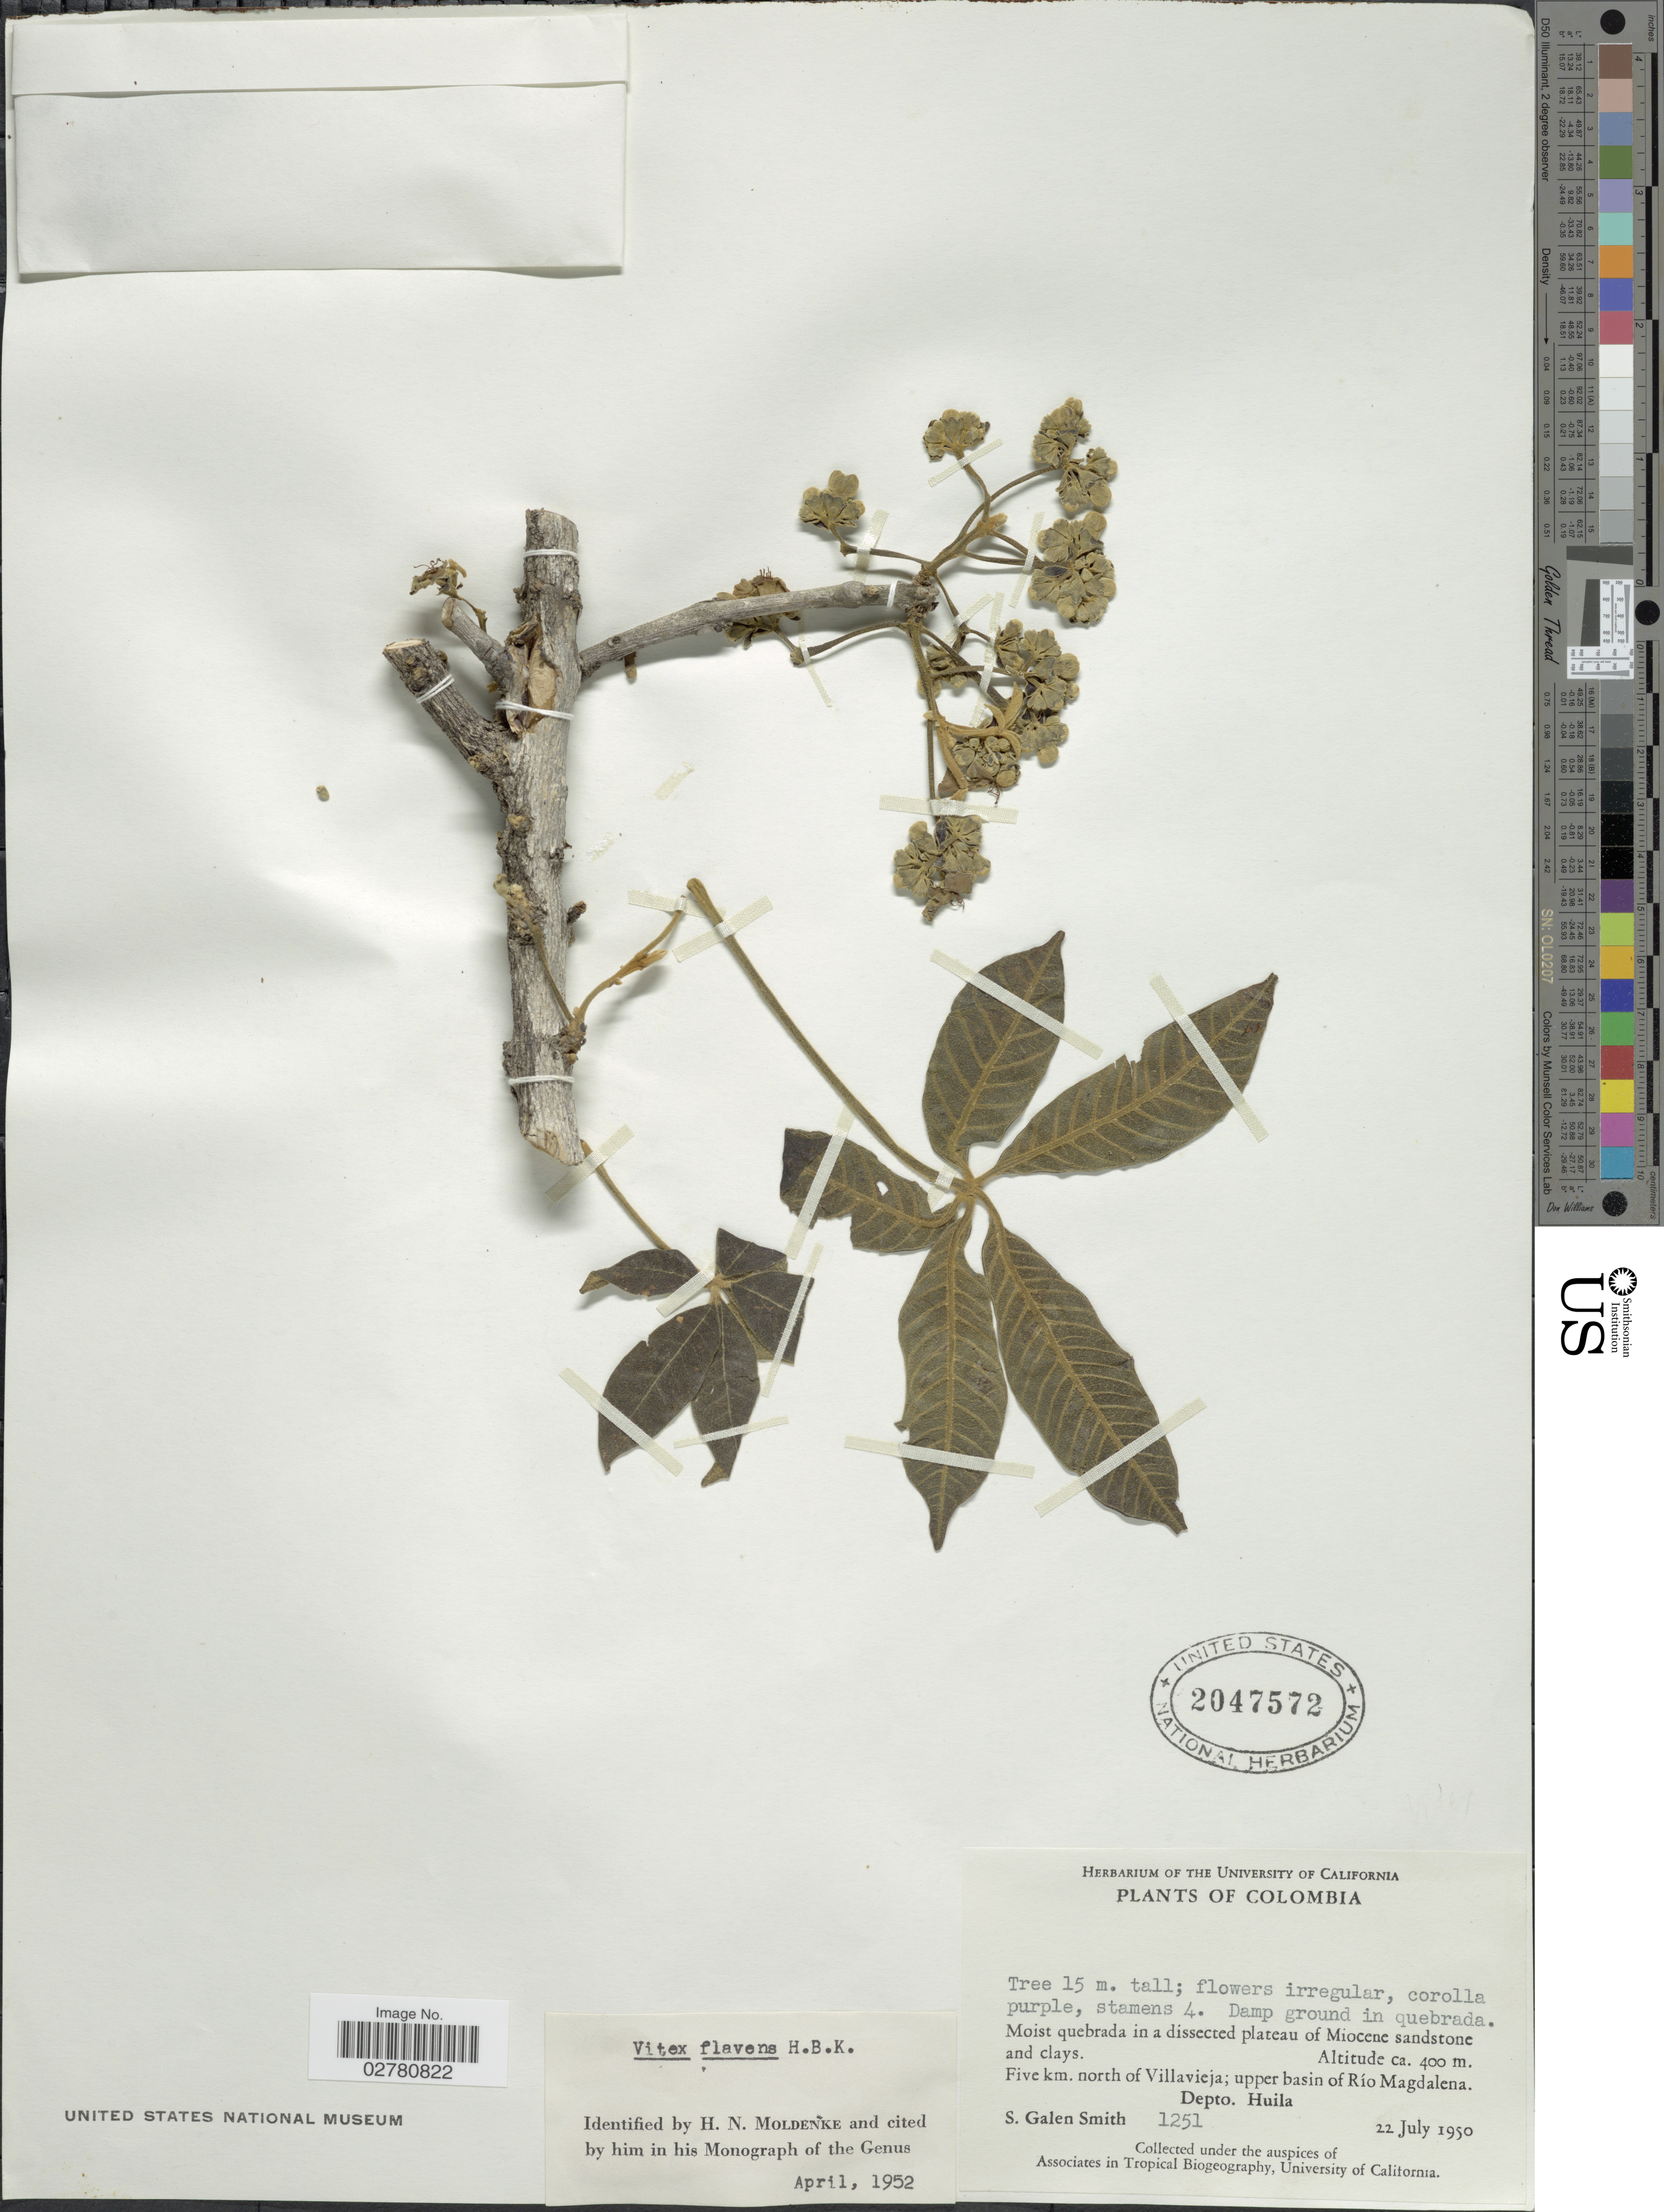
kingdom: Plantae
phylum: Tracheophyta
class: Magnoliopsida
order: Lamiales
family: Lamiaceae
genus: Vitex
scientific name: Vitex flavens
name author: Kunth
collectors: S. G. Smith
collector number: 1251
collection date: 1950-07-22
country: Colombia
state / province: Huila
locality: Five km. north of Villavieja; upper basin of Río Magdalena. Depto. Huila.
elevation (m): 400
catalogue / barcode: US 2047572